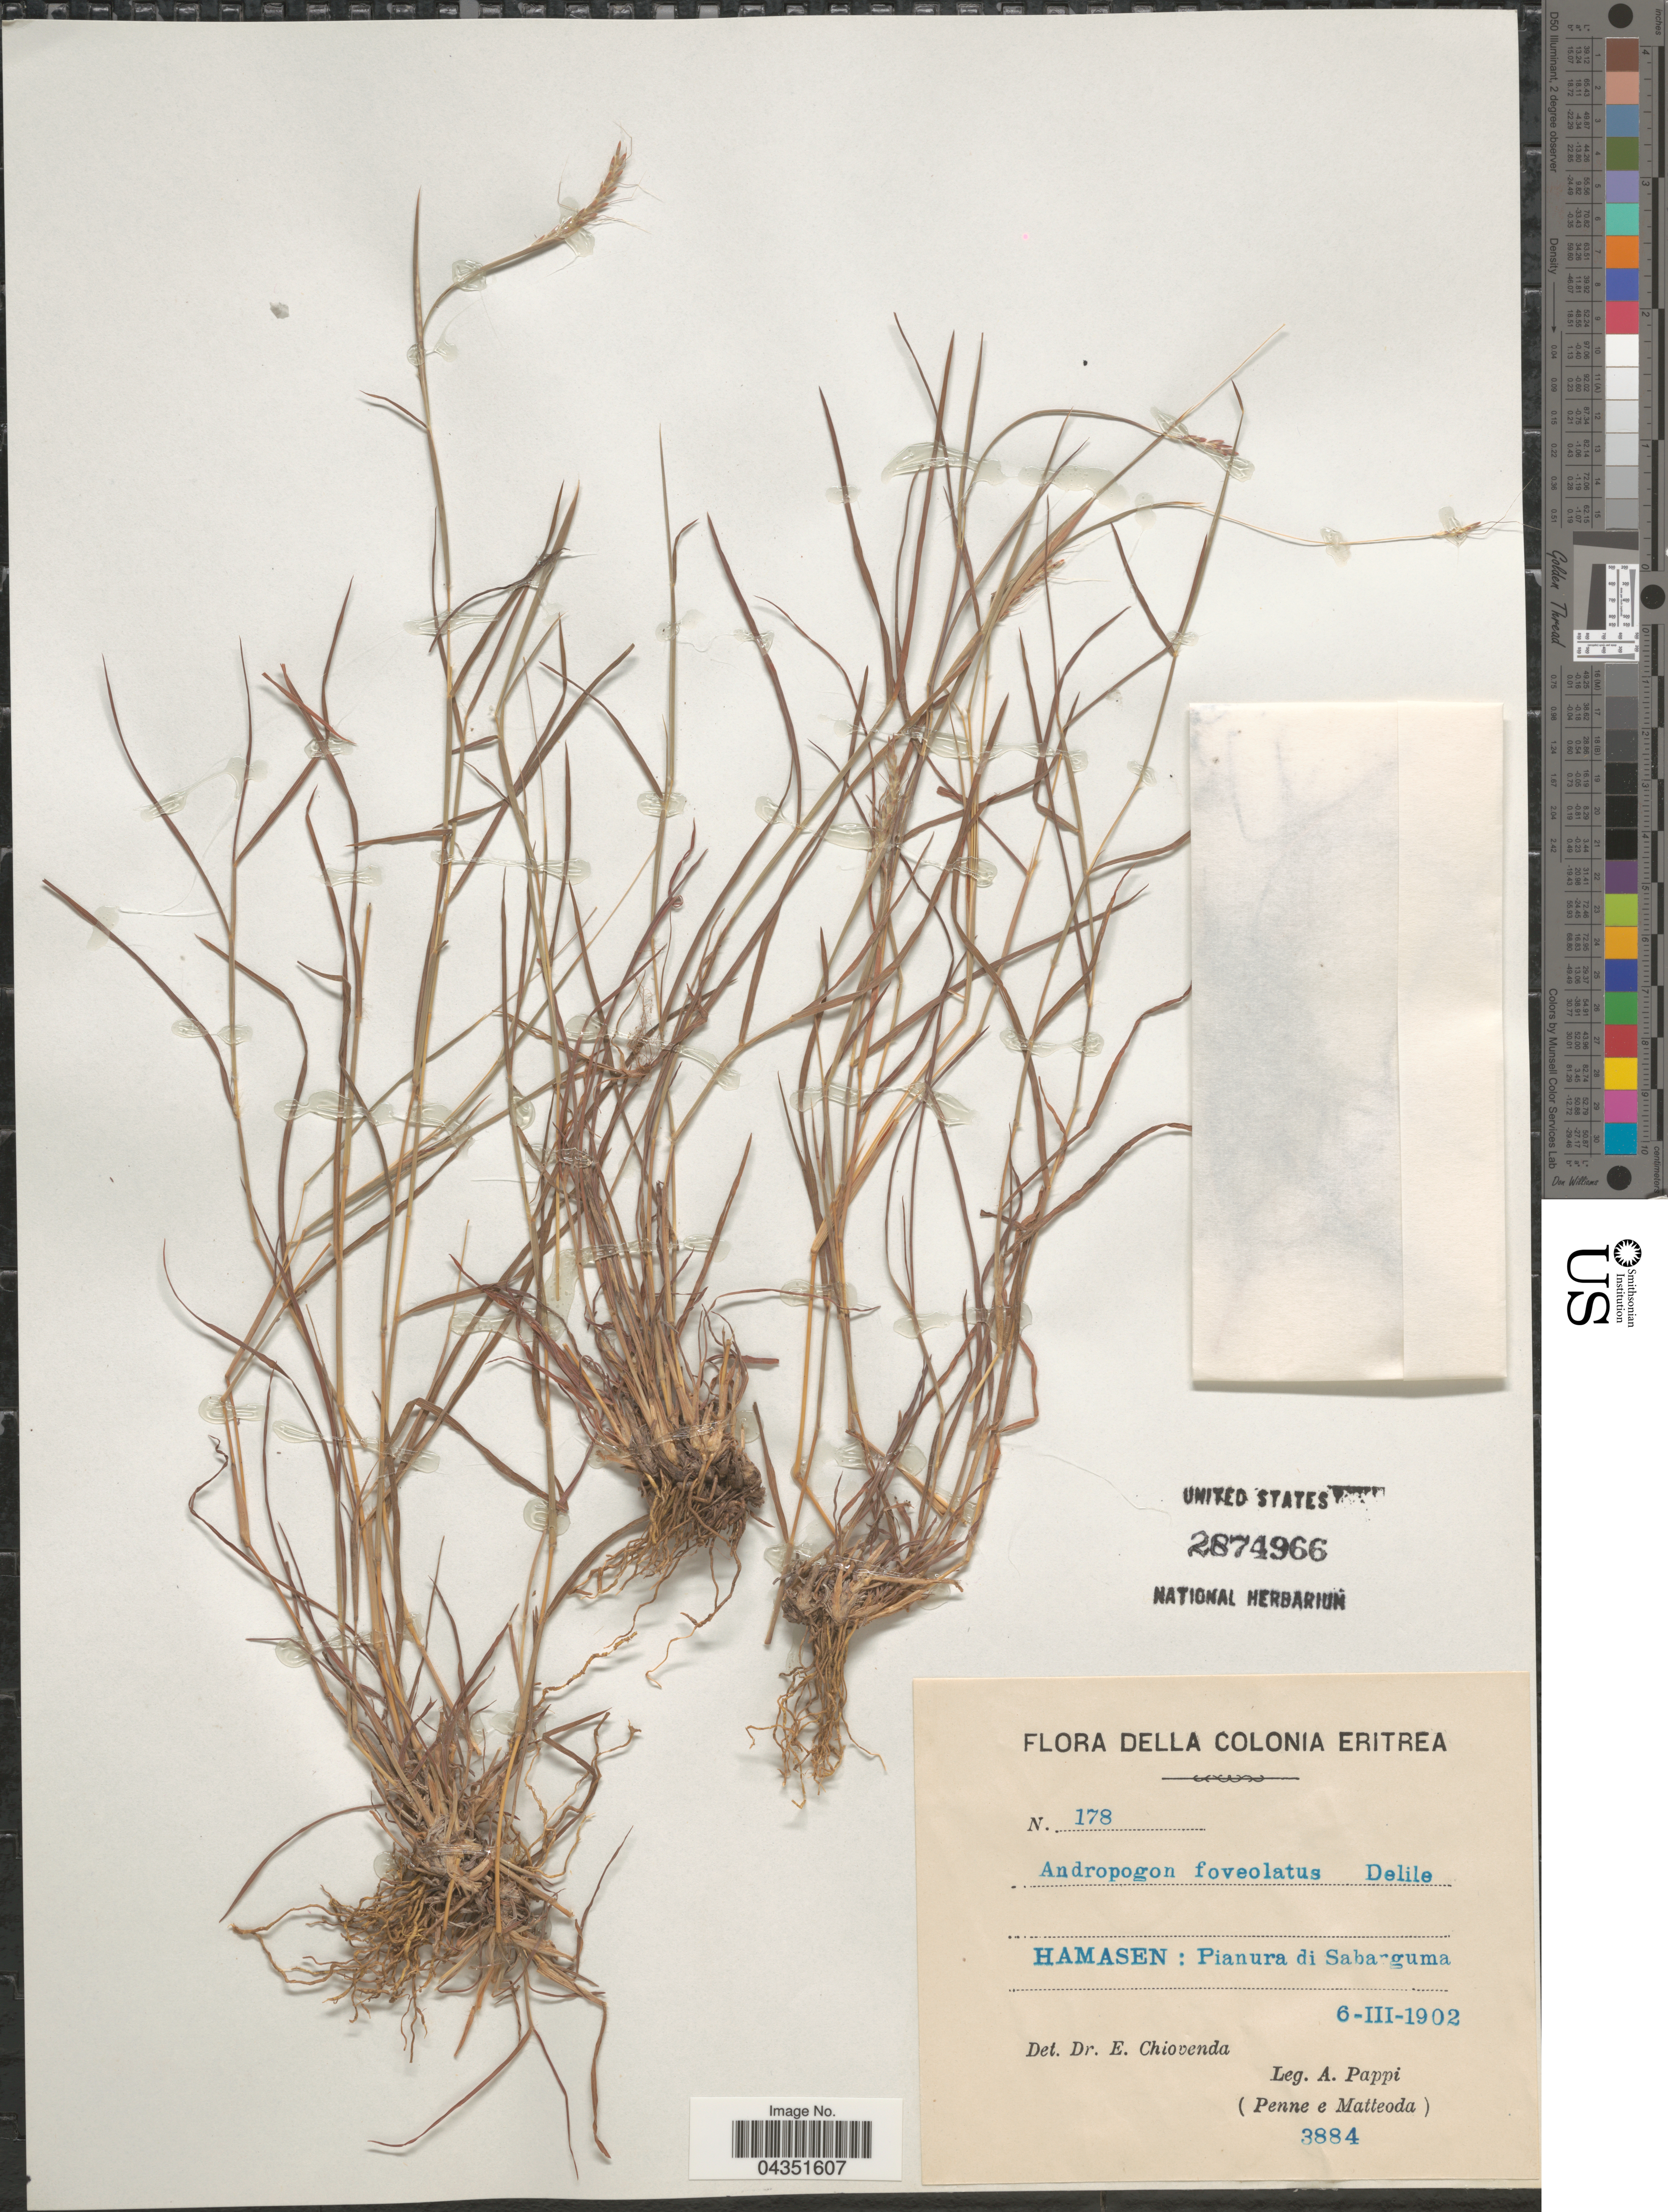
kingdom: Plantae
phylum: Tracheophyta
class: Liliopsida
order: Poales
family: Poaceae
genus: Eremopogon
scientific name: Eremopogon foveolatus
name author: (Delile) Stapf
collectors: A. Pappi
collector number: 178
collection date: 1902-03-06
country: Eritrea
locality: Hamasen: Pianura di Sabarguma.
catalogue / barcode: US 2874966